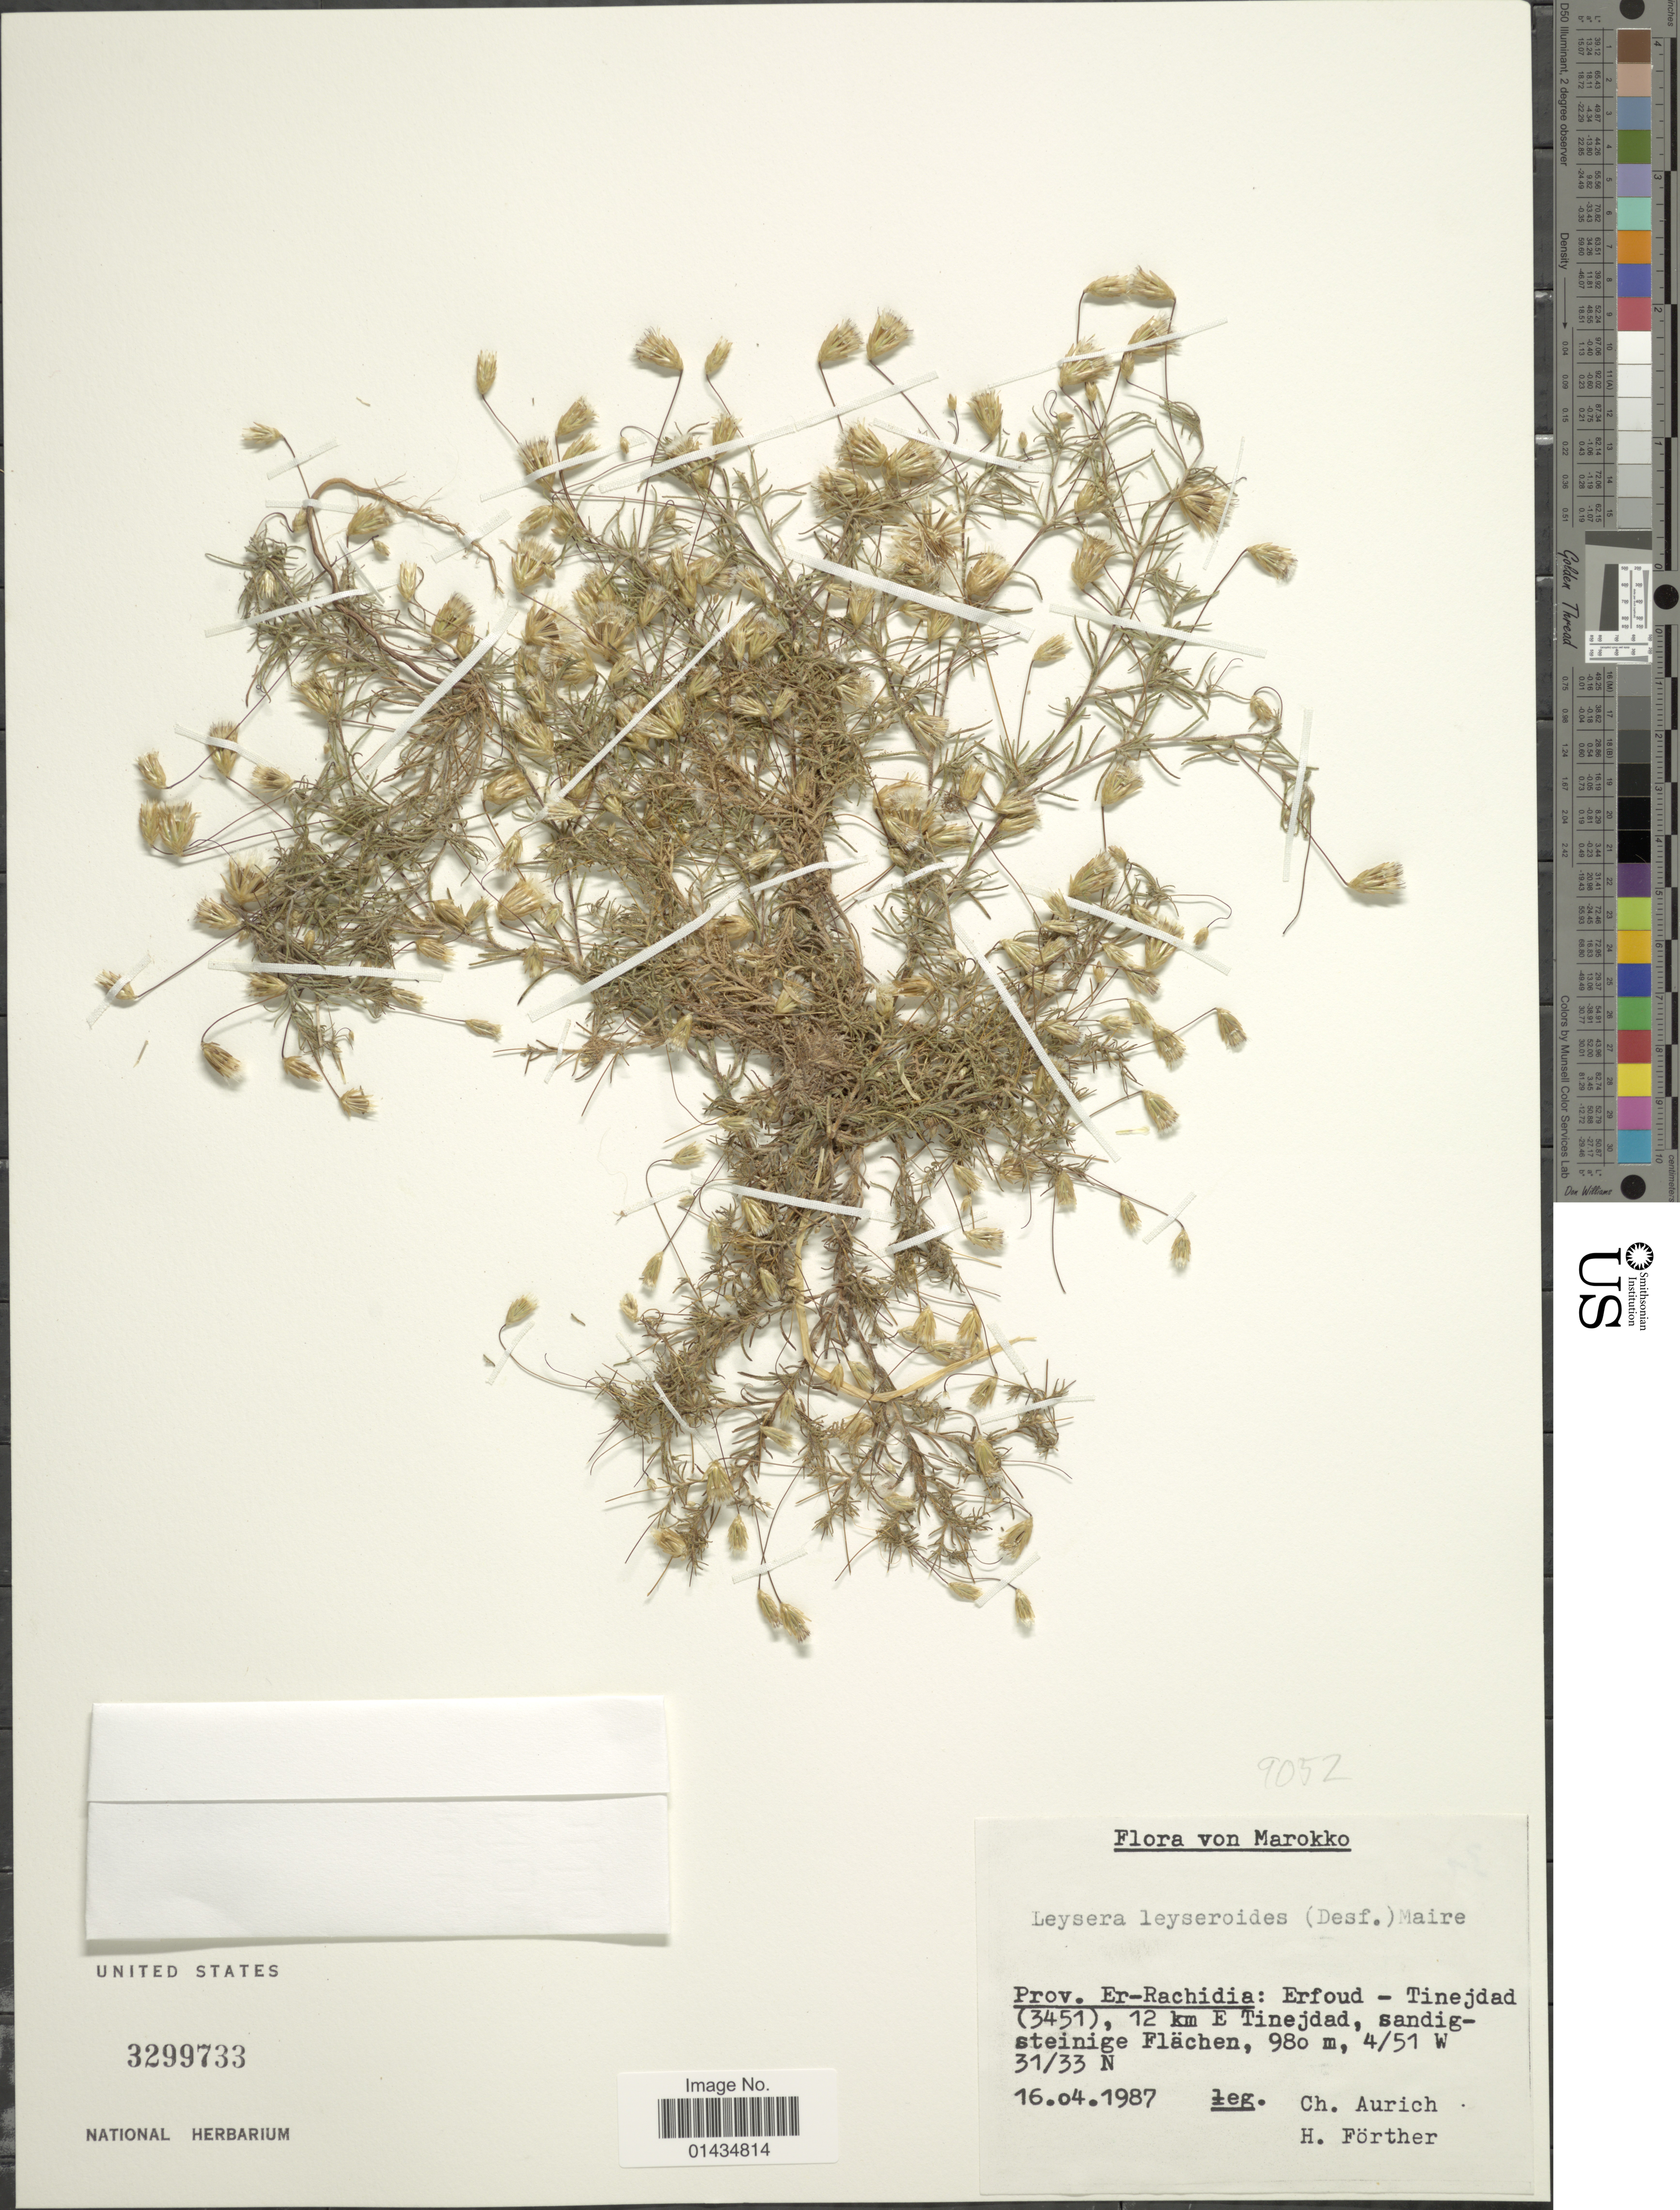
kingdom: Plantae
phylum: Tracheophyta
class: Magnoliopsida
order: Asterales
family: Asteraceae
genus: Leysera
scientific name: Leysera leyseroides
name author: (Desf.) Maire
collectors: C. Aurich & H. Förther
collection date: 1987-04-16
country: Morocco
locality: Prov. Er-Rachidia: Erfoud- Tinejdad (3451), 12 km E Tinejdad, sandsteinge Flächen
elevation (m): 980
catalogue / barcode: US 3299733